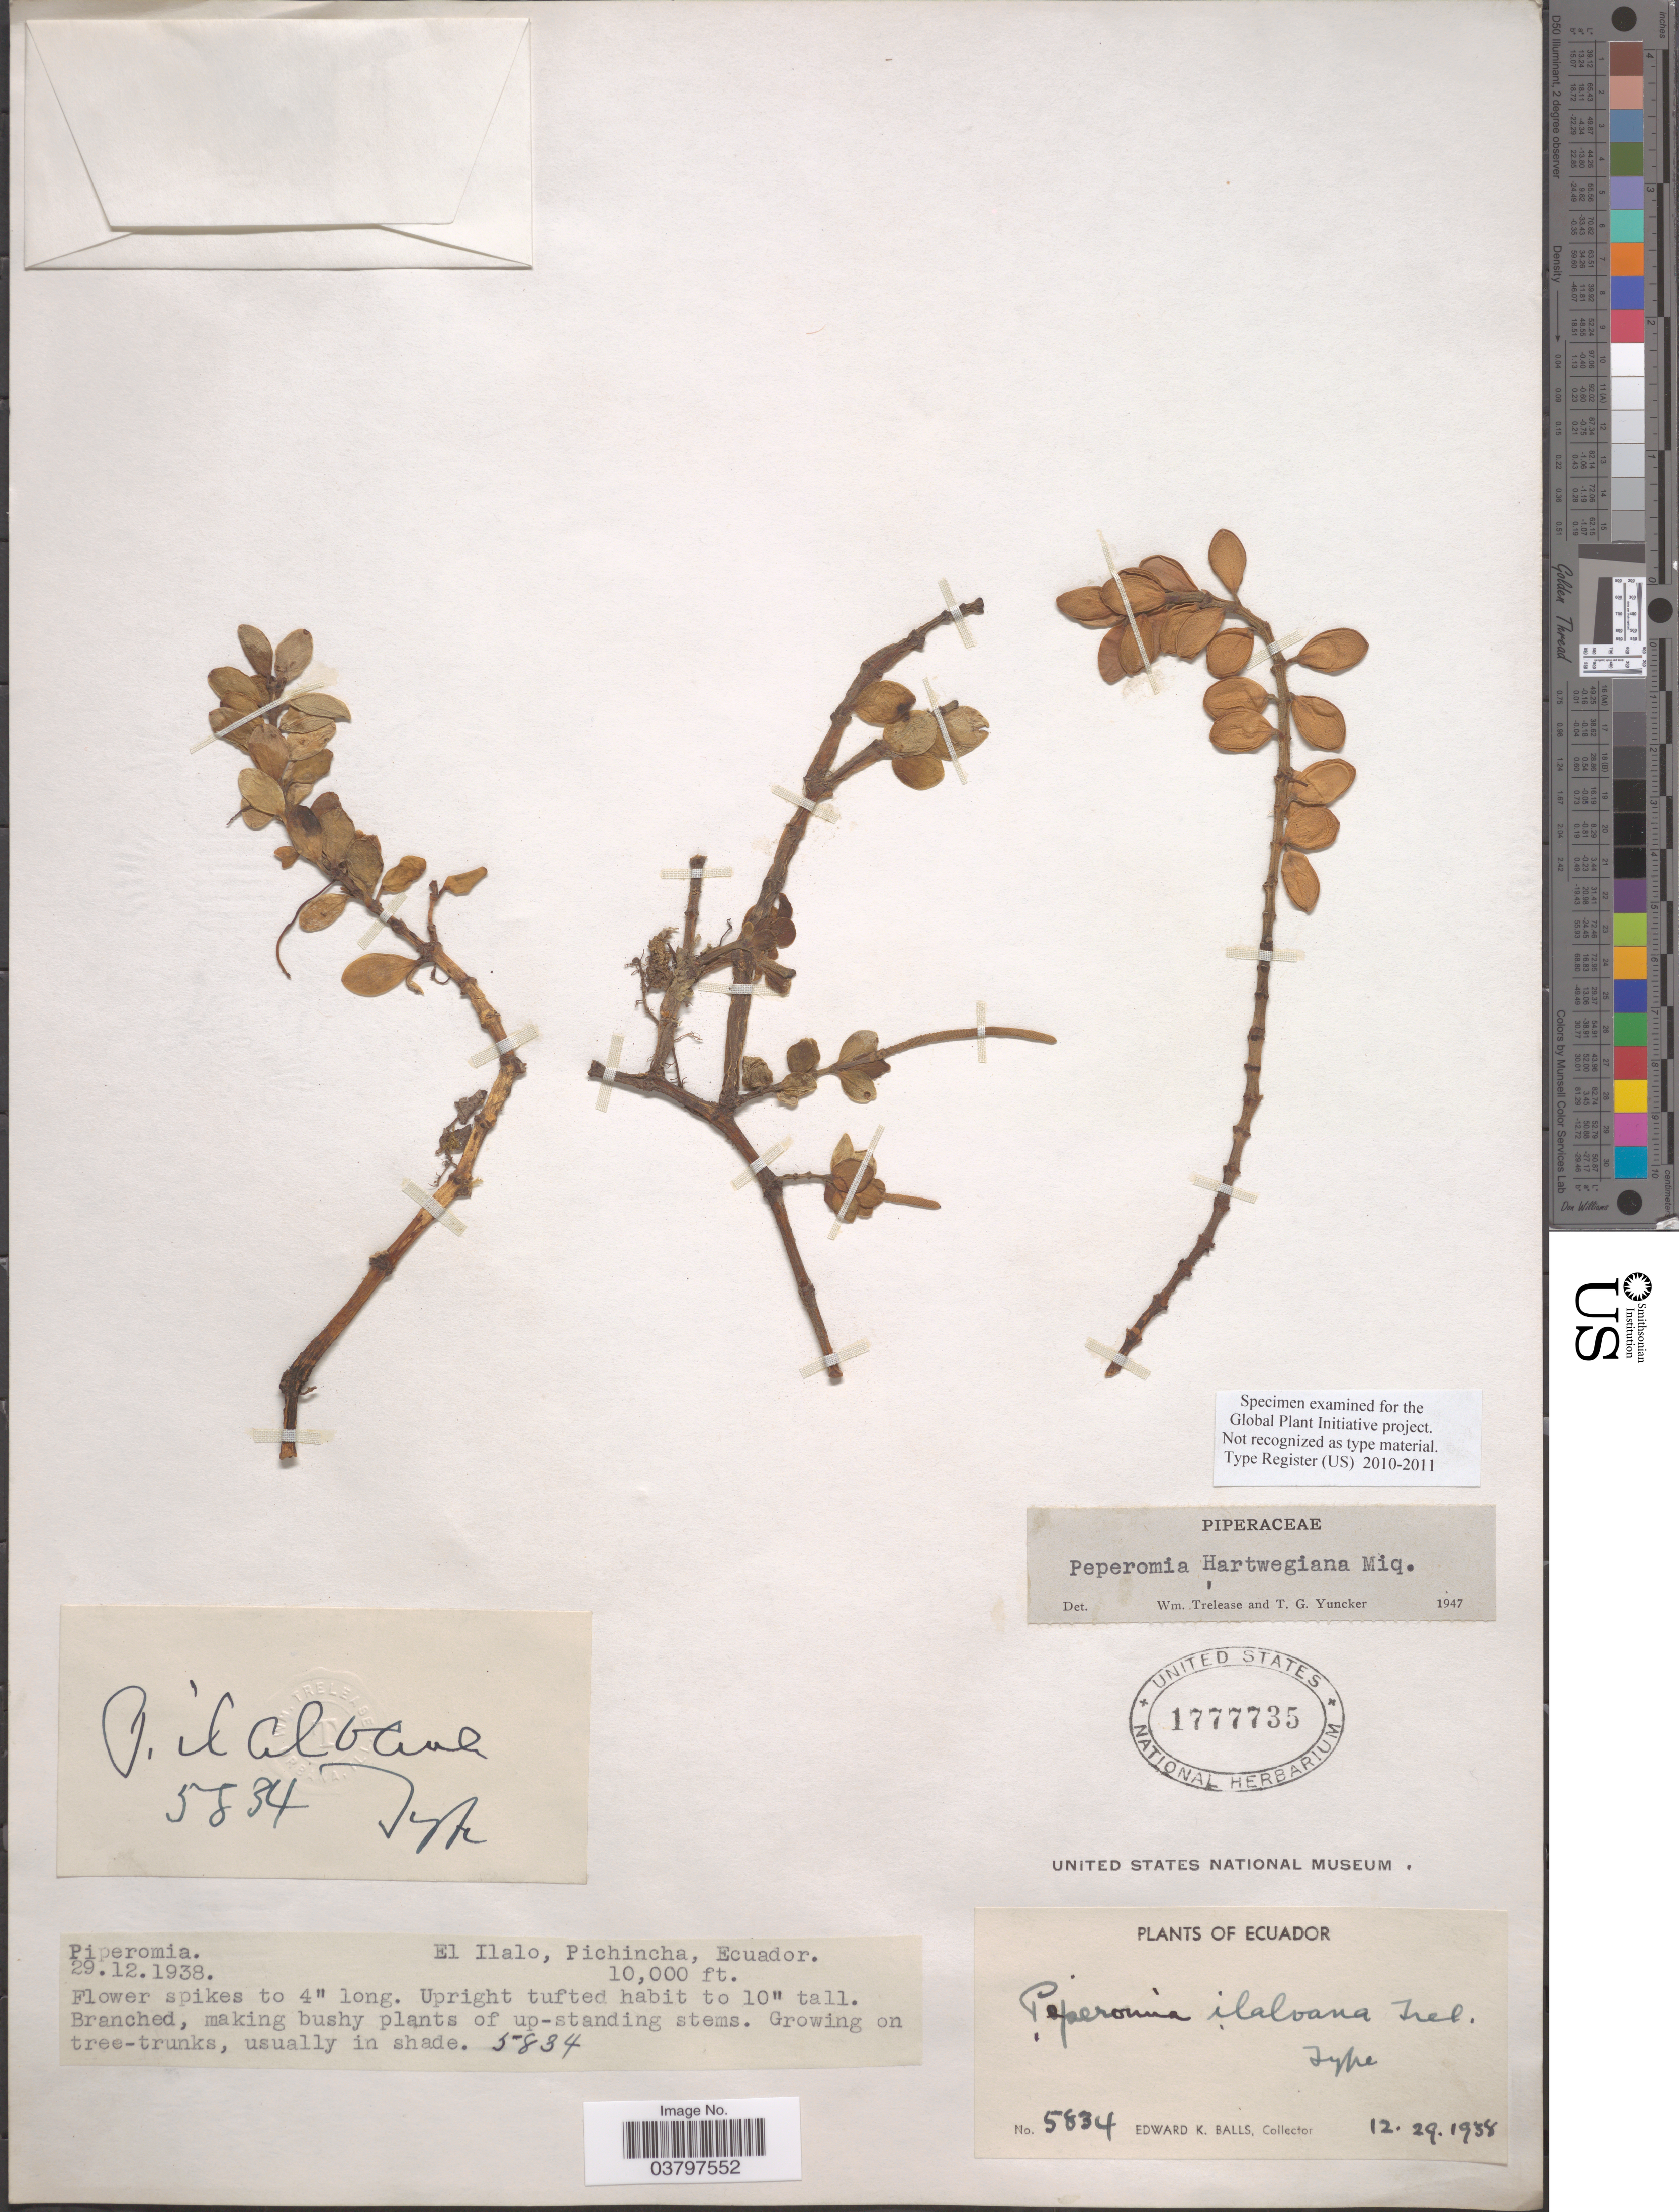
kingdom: Plantae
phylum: Tracheophyta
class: Magnoliopsida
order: Piperales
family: Piperaceae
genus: Peperomia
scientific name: Peperomia hartwegiana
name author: Miq.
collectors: E. K. Balls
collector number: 5834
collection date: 1938-12-29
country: Ecuador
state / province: Pichincha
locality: El Ilalo.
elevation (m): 3048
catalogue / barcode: US 1777735